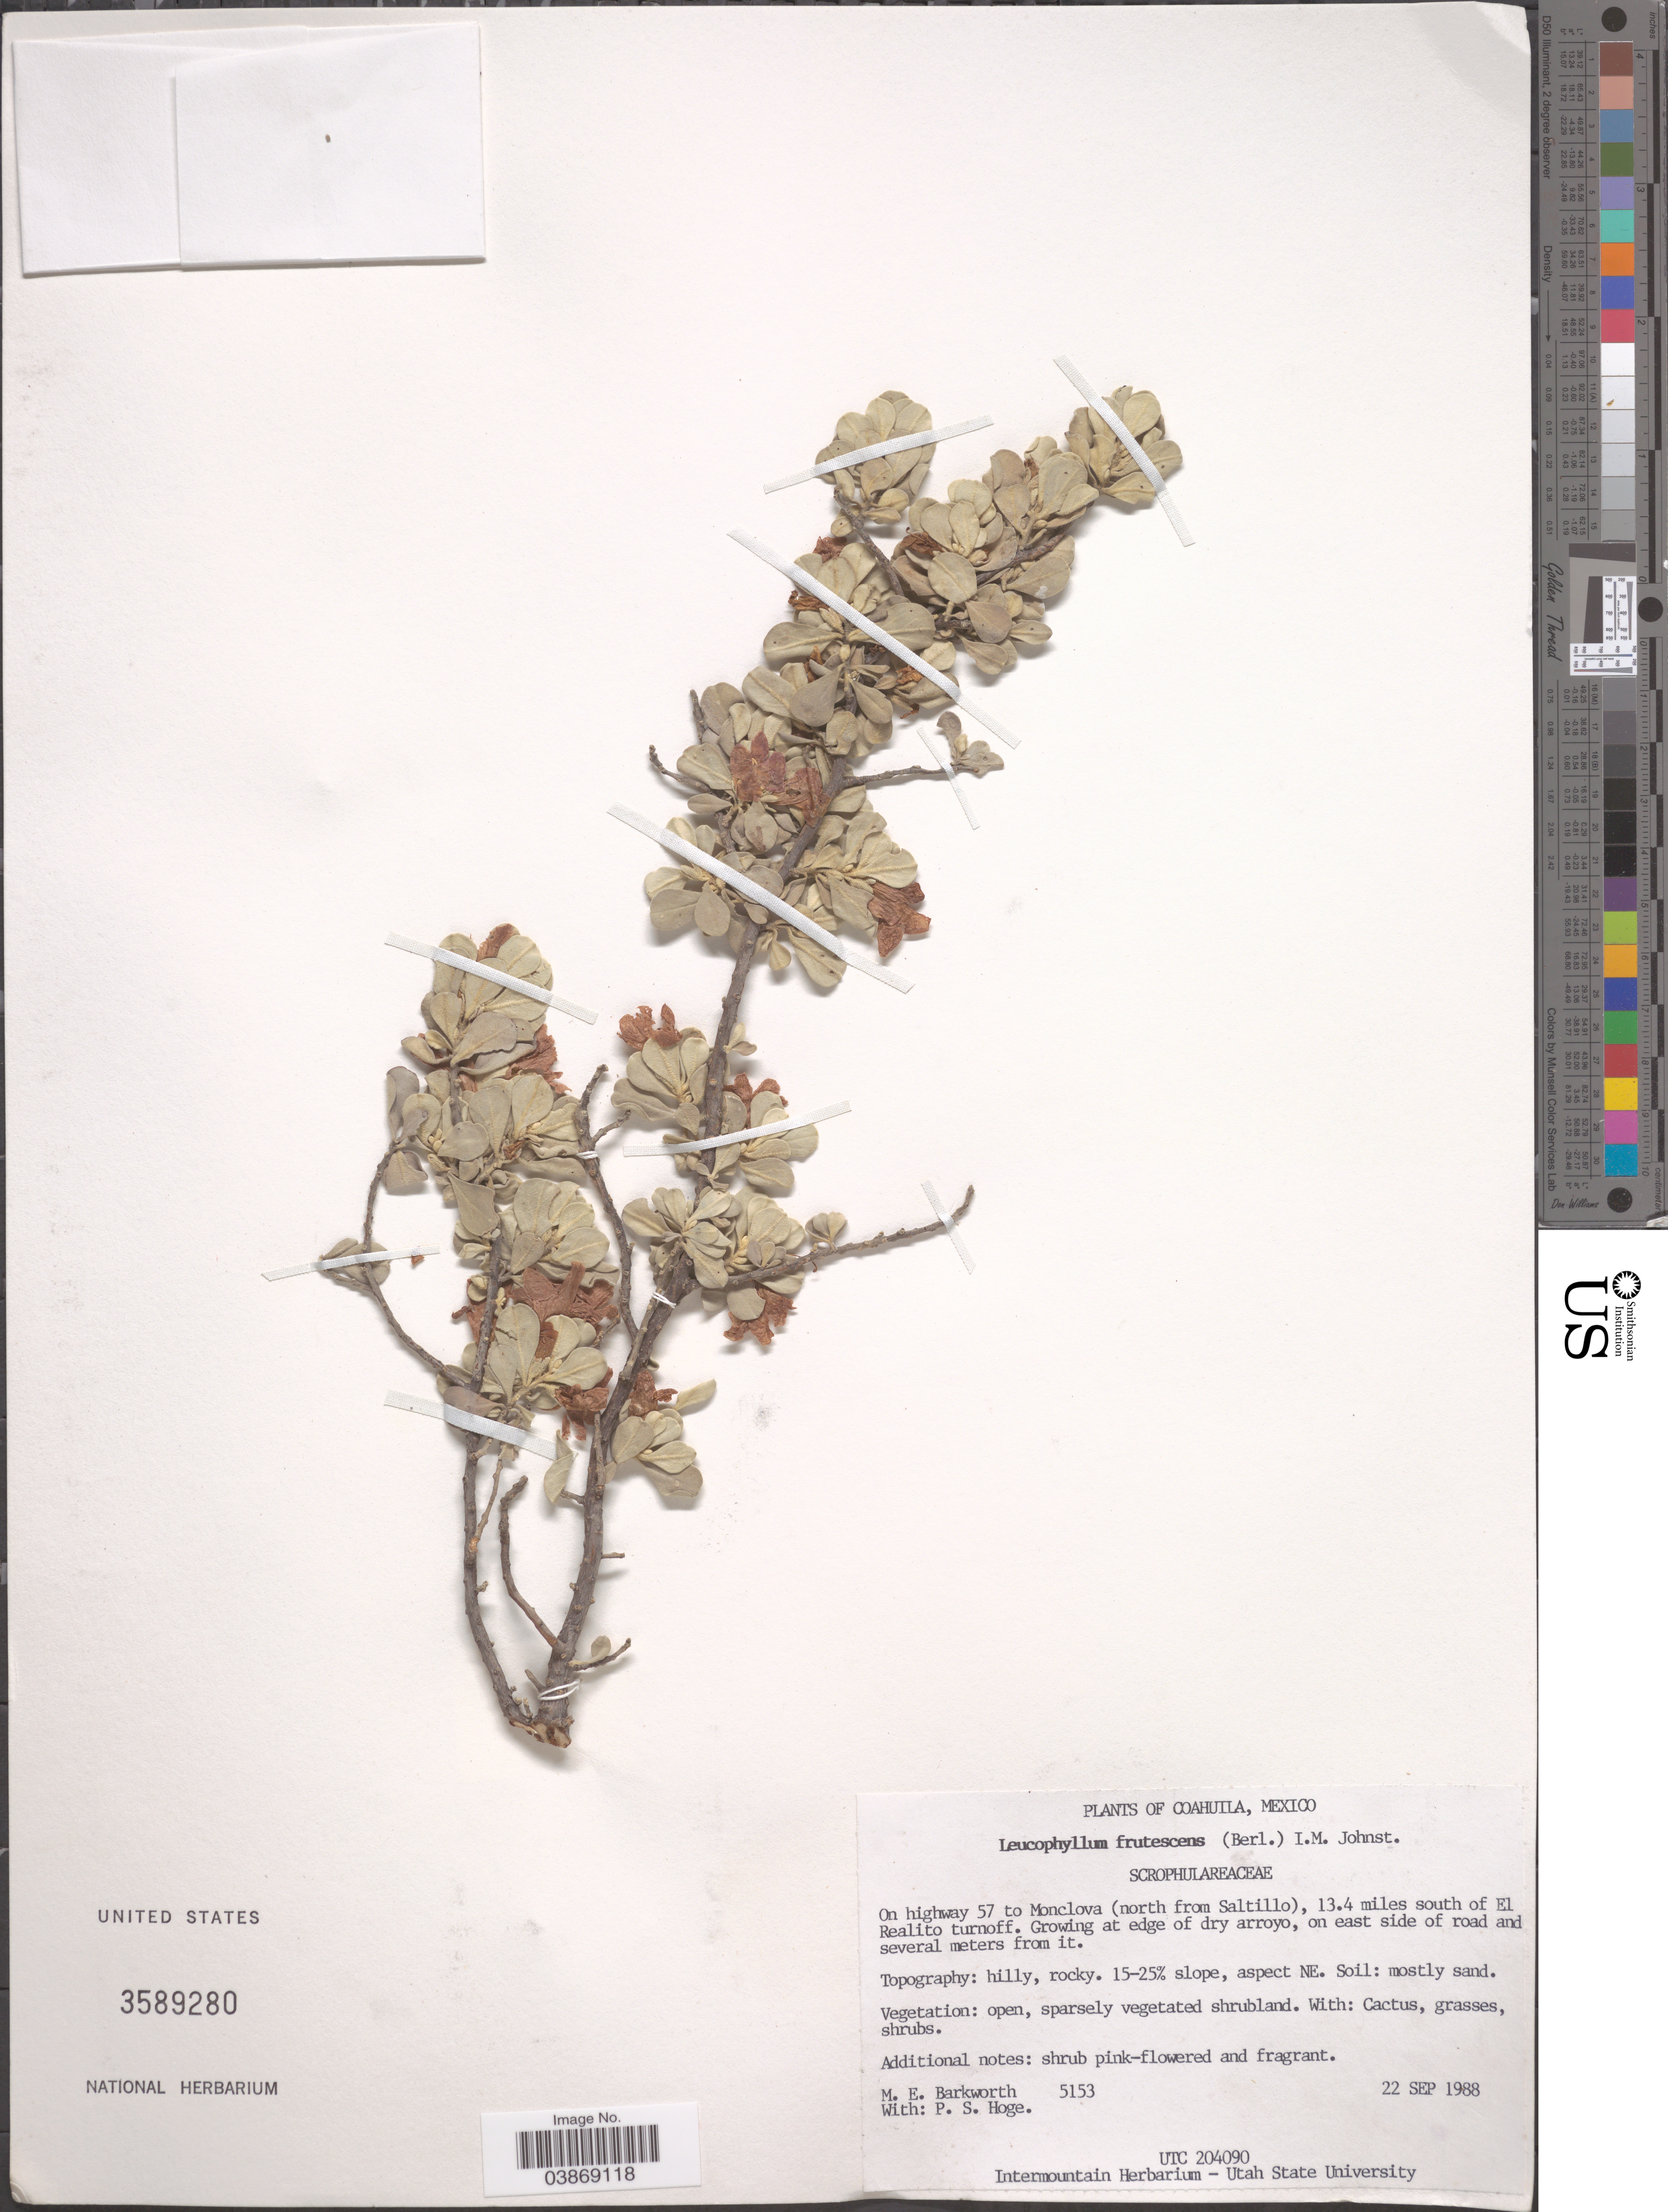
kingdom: Plantae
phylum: Tracheophyta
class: Magnoliopsida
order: Lamiales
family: Scrophulariaceae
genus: Leucophyllum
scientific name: Leucophyllum frutescens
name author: (Berland.) I.M. Johnst.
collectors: M. E. Barkworth & P. S. Hoge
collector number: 5153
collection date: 1988-09-22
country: Mexico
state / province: Coahuila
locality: On highway 57 to Monclova (north from Saltillo), 13.4 miles south of El Realito turnoff. On east side of road and several meters from it.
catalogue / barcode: US 3589280